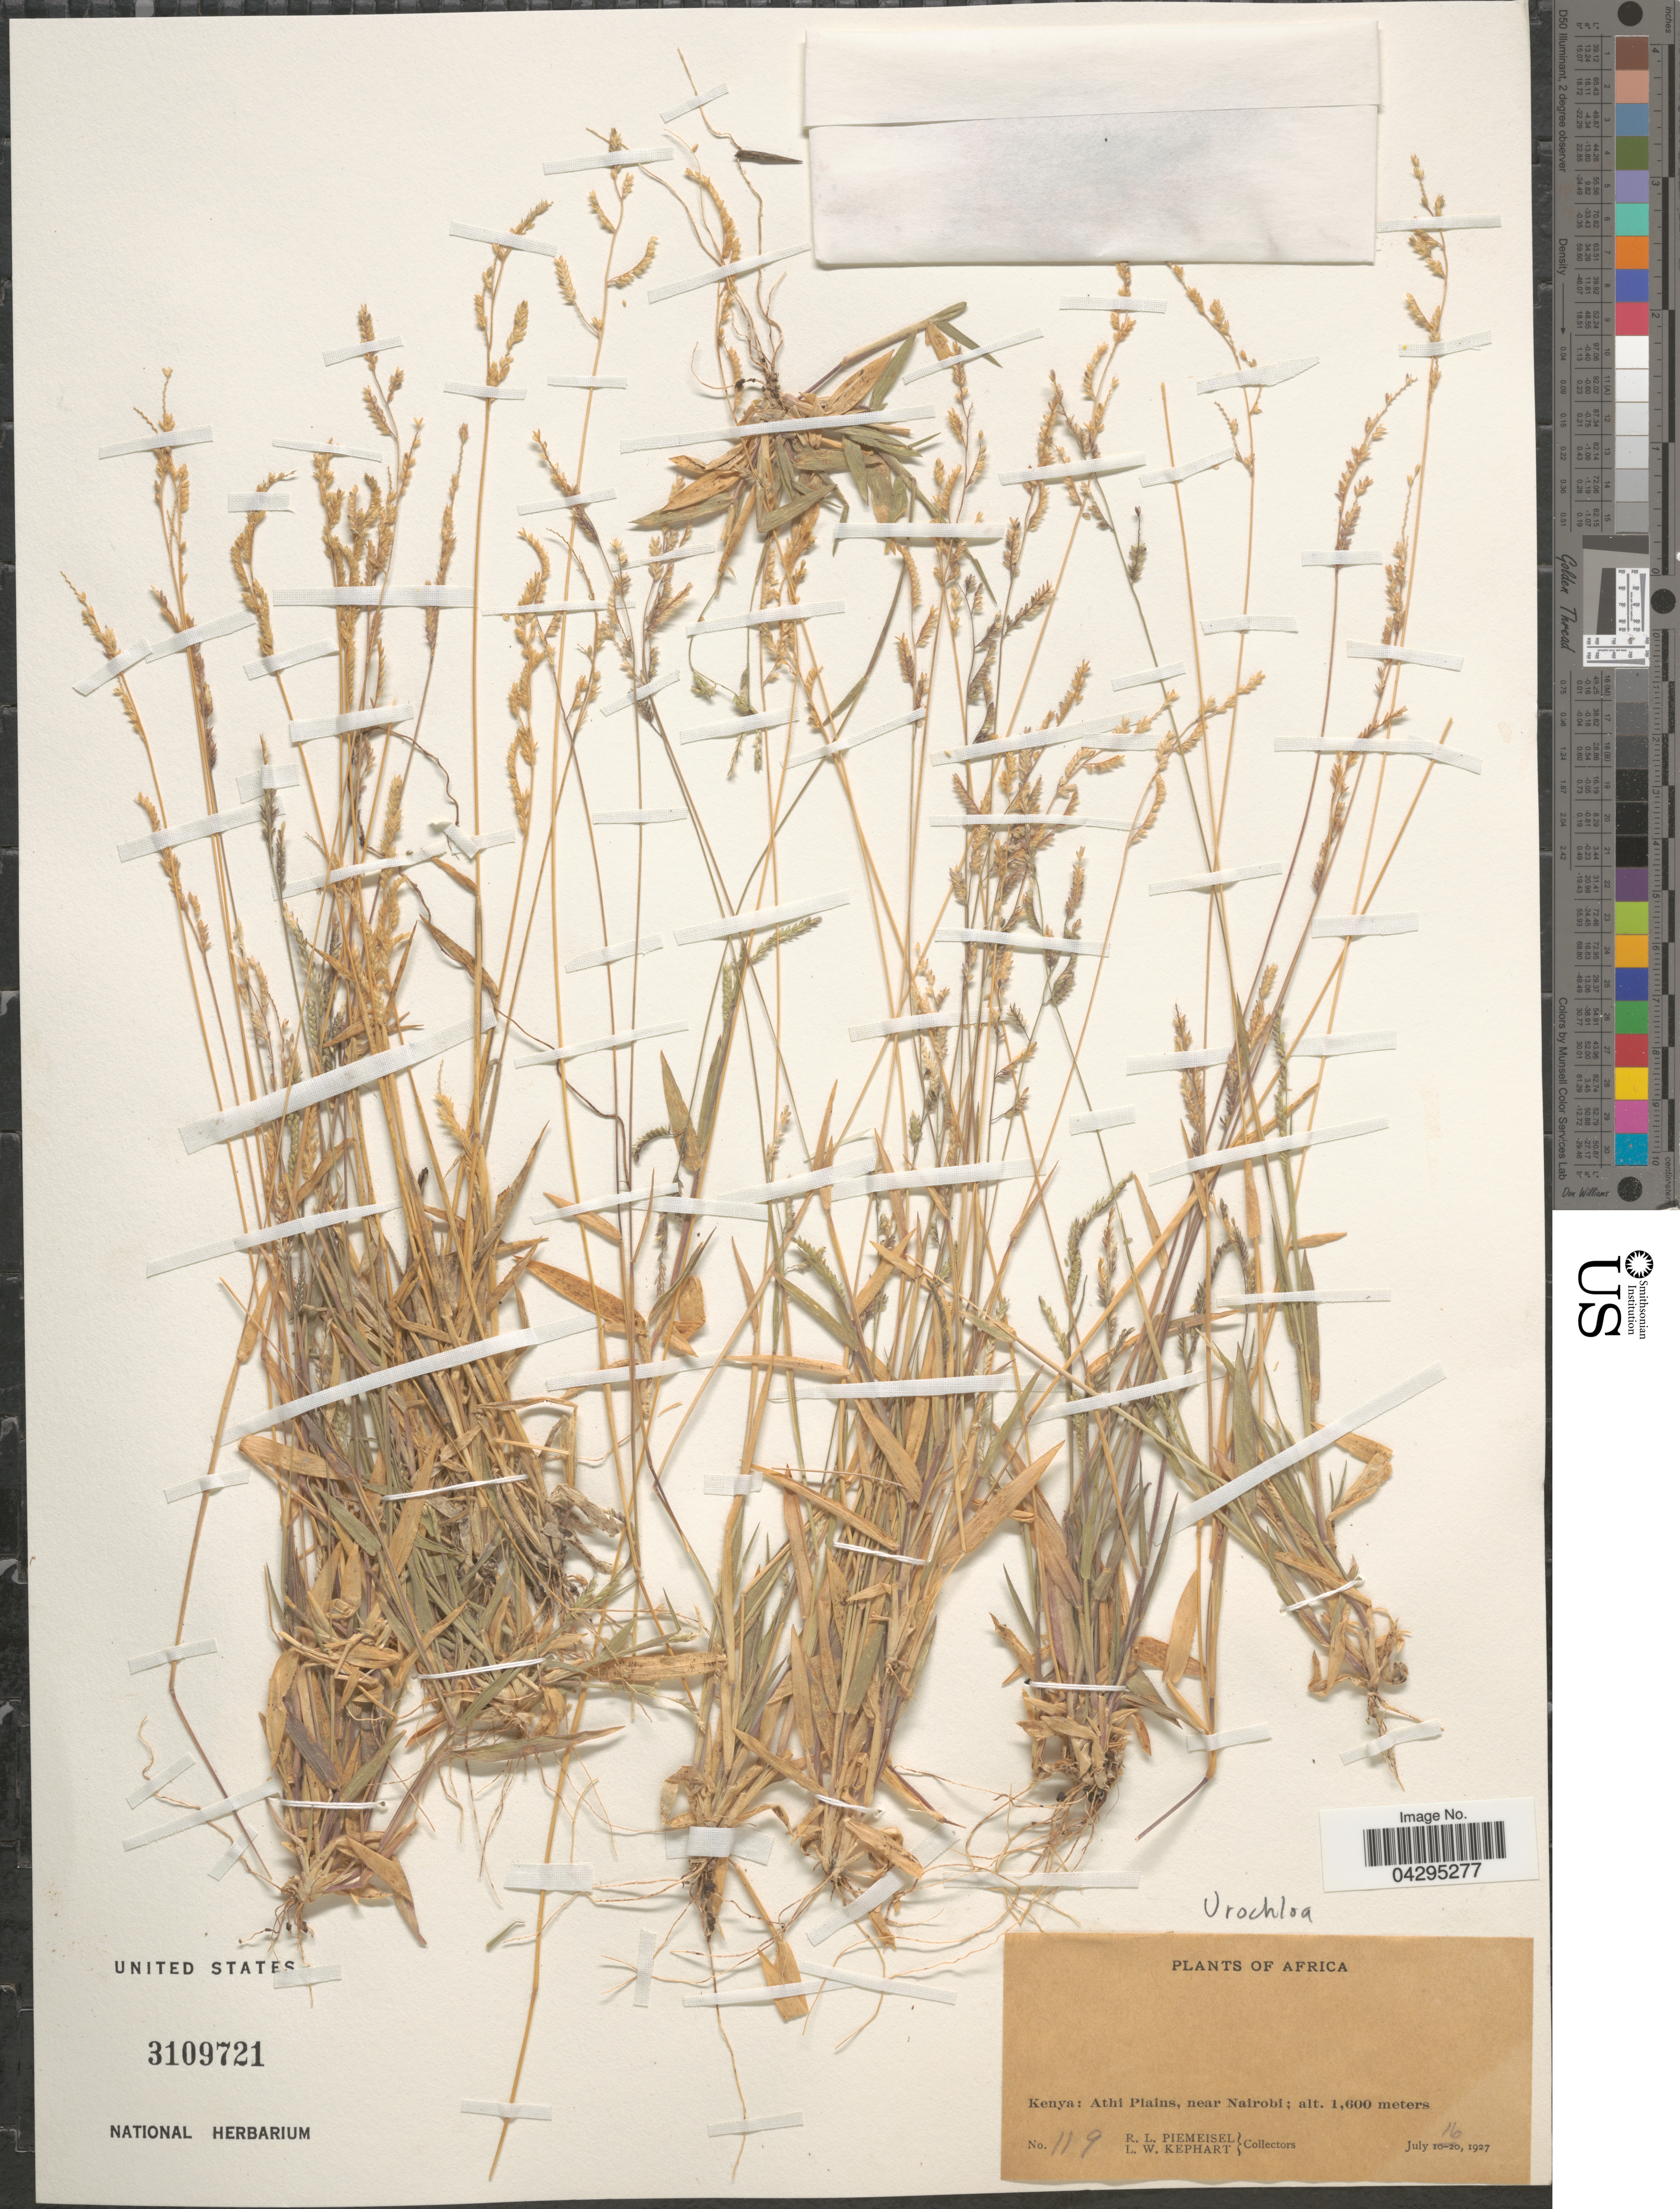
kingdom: Plantae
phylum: Tracheophyta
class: Liliopsida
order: Poales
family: Poaceae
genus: Urochloa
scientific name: Urochloa sp.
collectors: R. L. Piemeisel & L. W. Kephart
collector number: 119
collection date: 1927-07-16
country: Kenya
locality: Athi Plains, Near Nairobi.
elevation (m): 1600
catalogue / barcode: US 3109721